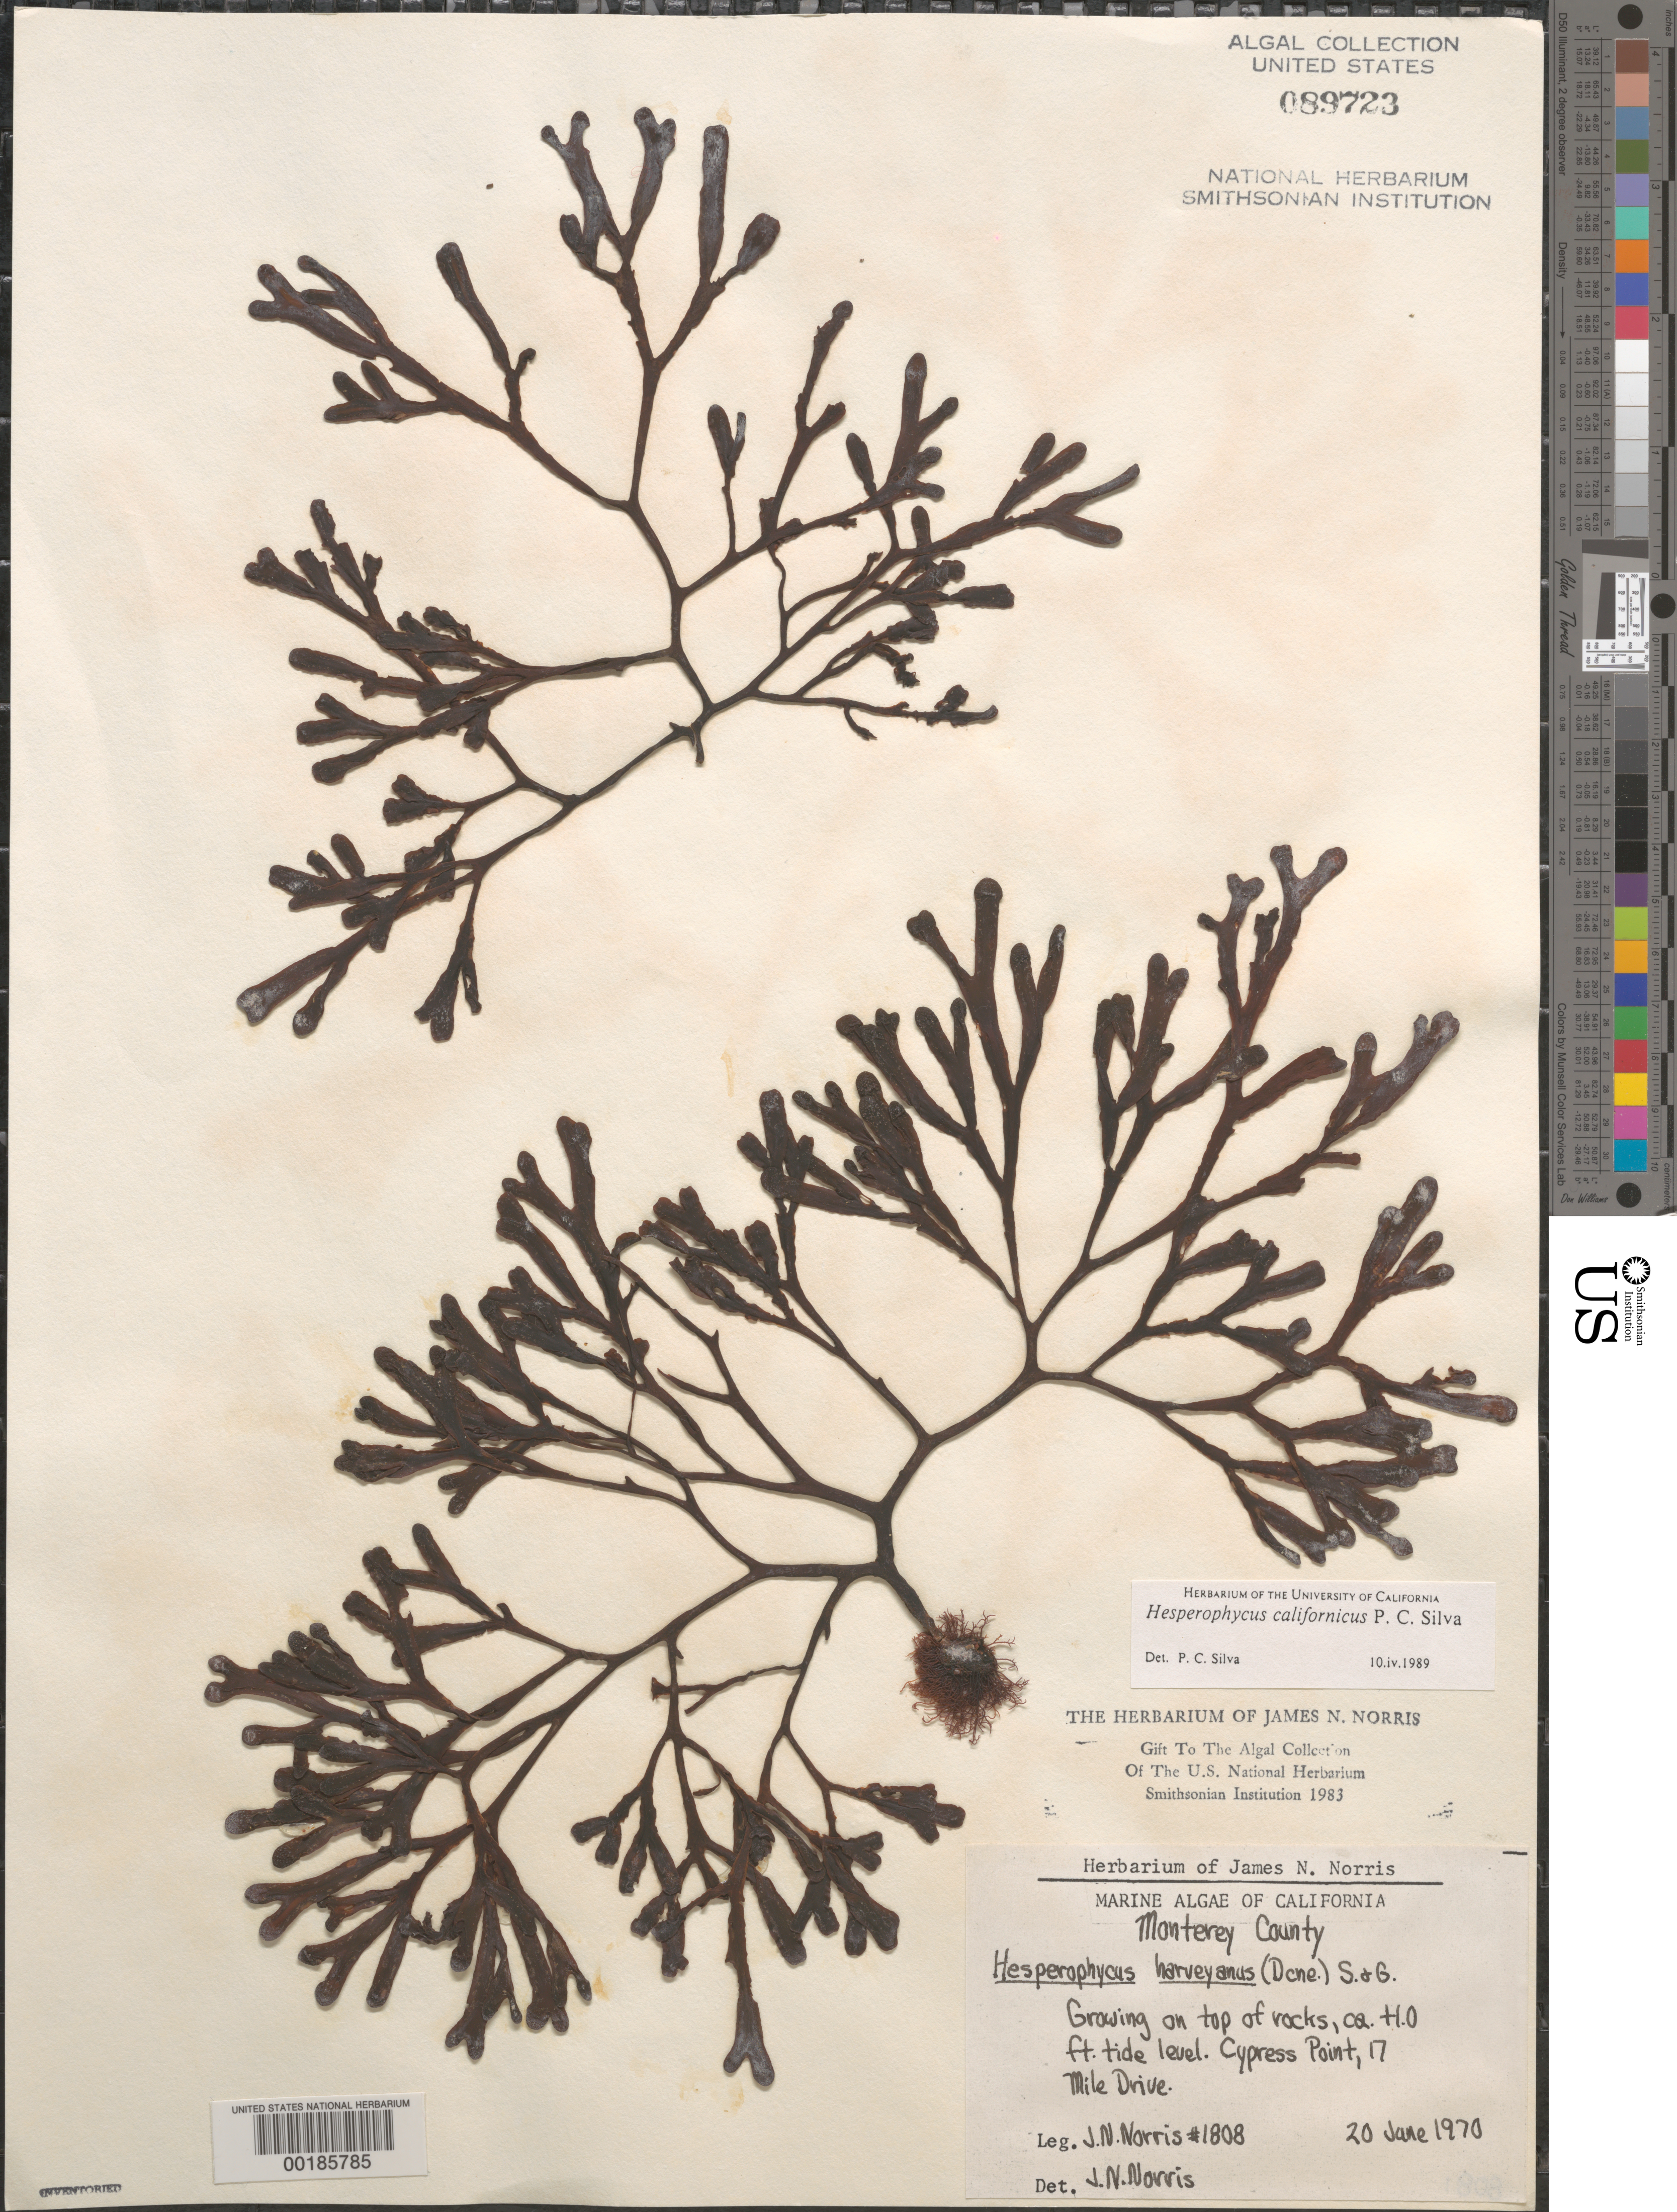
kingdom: Chromista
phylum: Ochrophyta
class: Phaeophyceae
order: Fucales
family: Fucaceae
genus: Hesperophycus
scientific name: Hesperophycus californicus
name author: P.C. Silva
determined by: Silva, P. C.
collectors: J. N. Norris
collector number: JN-1808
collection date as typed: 20 Jun 1970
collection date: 1970-06-20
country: United States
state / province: California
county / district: Monterey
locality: Cypress Point, 17 Mile Drive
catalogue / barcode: US 89723